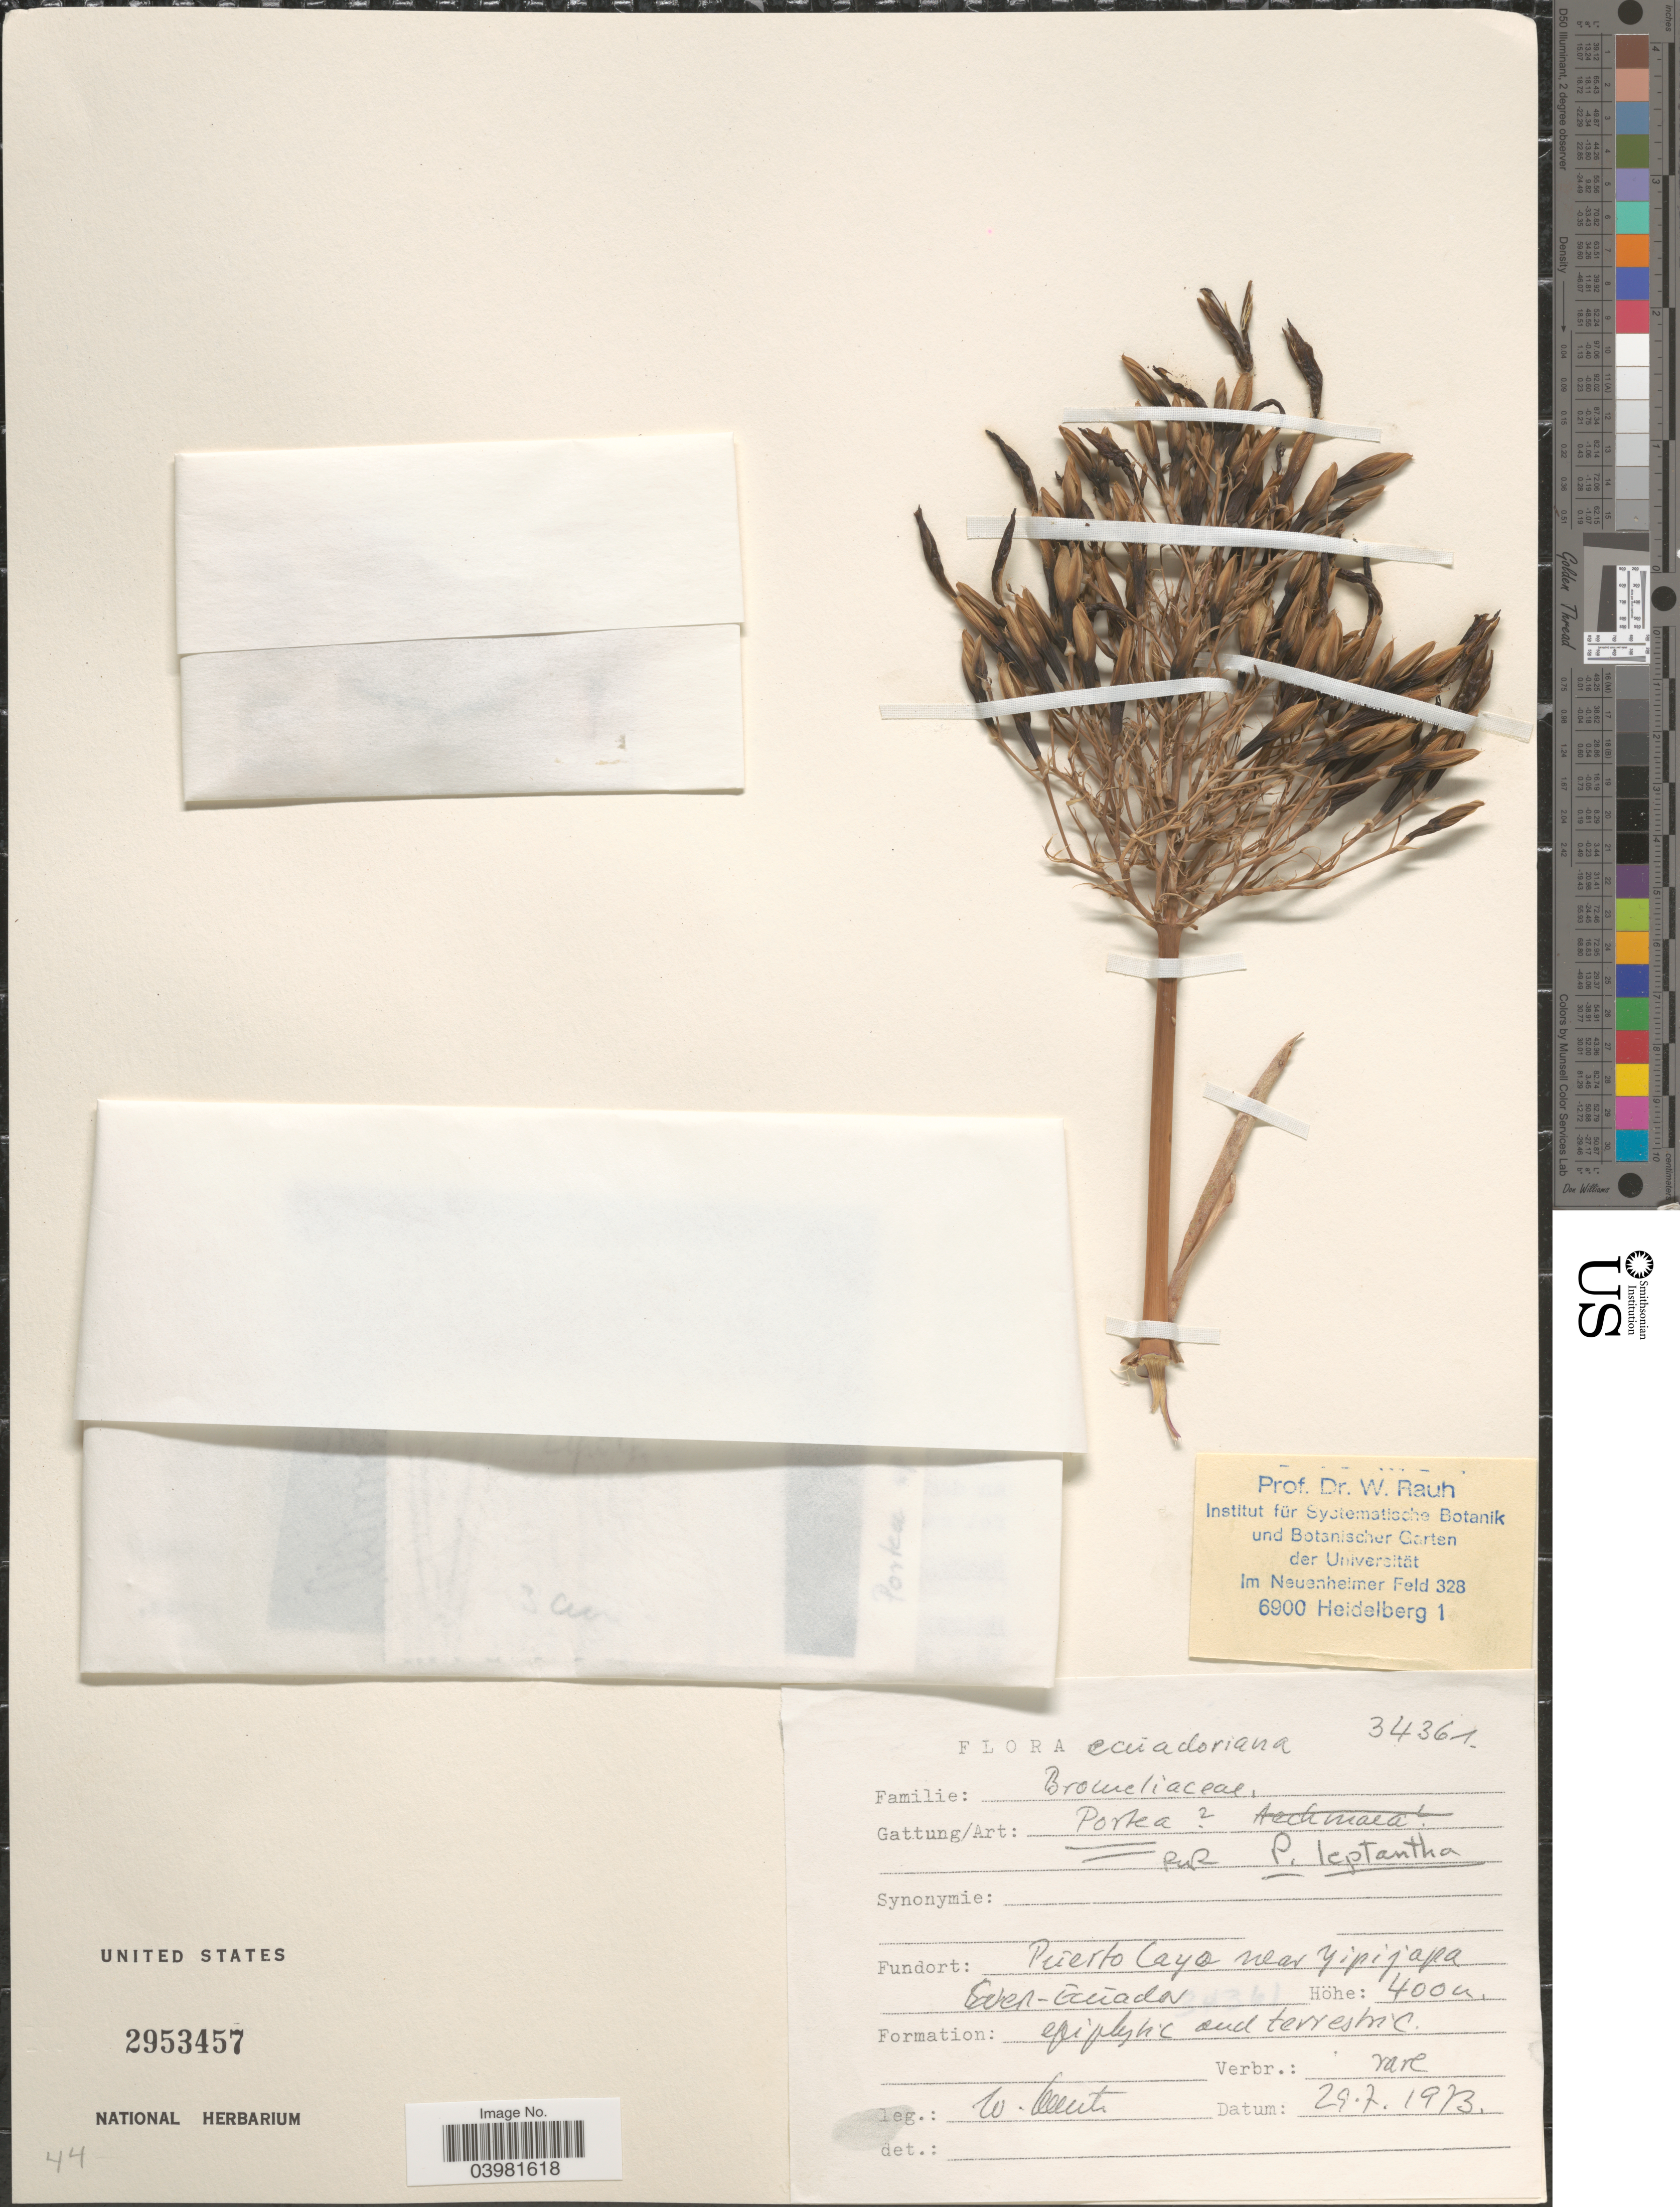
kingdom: Plantae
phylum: Tracheophyta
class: Liliopsida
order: Poales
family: Bromeliaceae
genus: Portea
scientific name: Portea leptantha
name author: Harms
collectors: W. Rauh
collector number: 34361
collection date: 1973-07-29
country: Ecuador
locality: Puerto Caya near Yipijapa. over [interpreted] Ecuador.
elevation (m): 400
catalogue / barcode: US 2953457